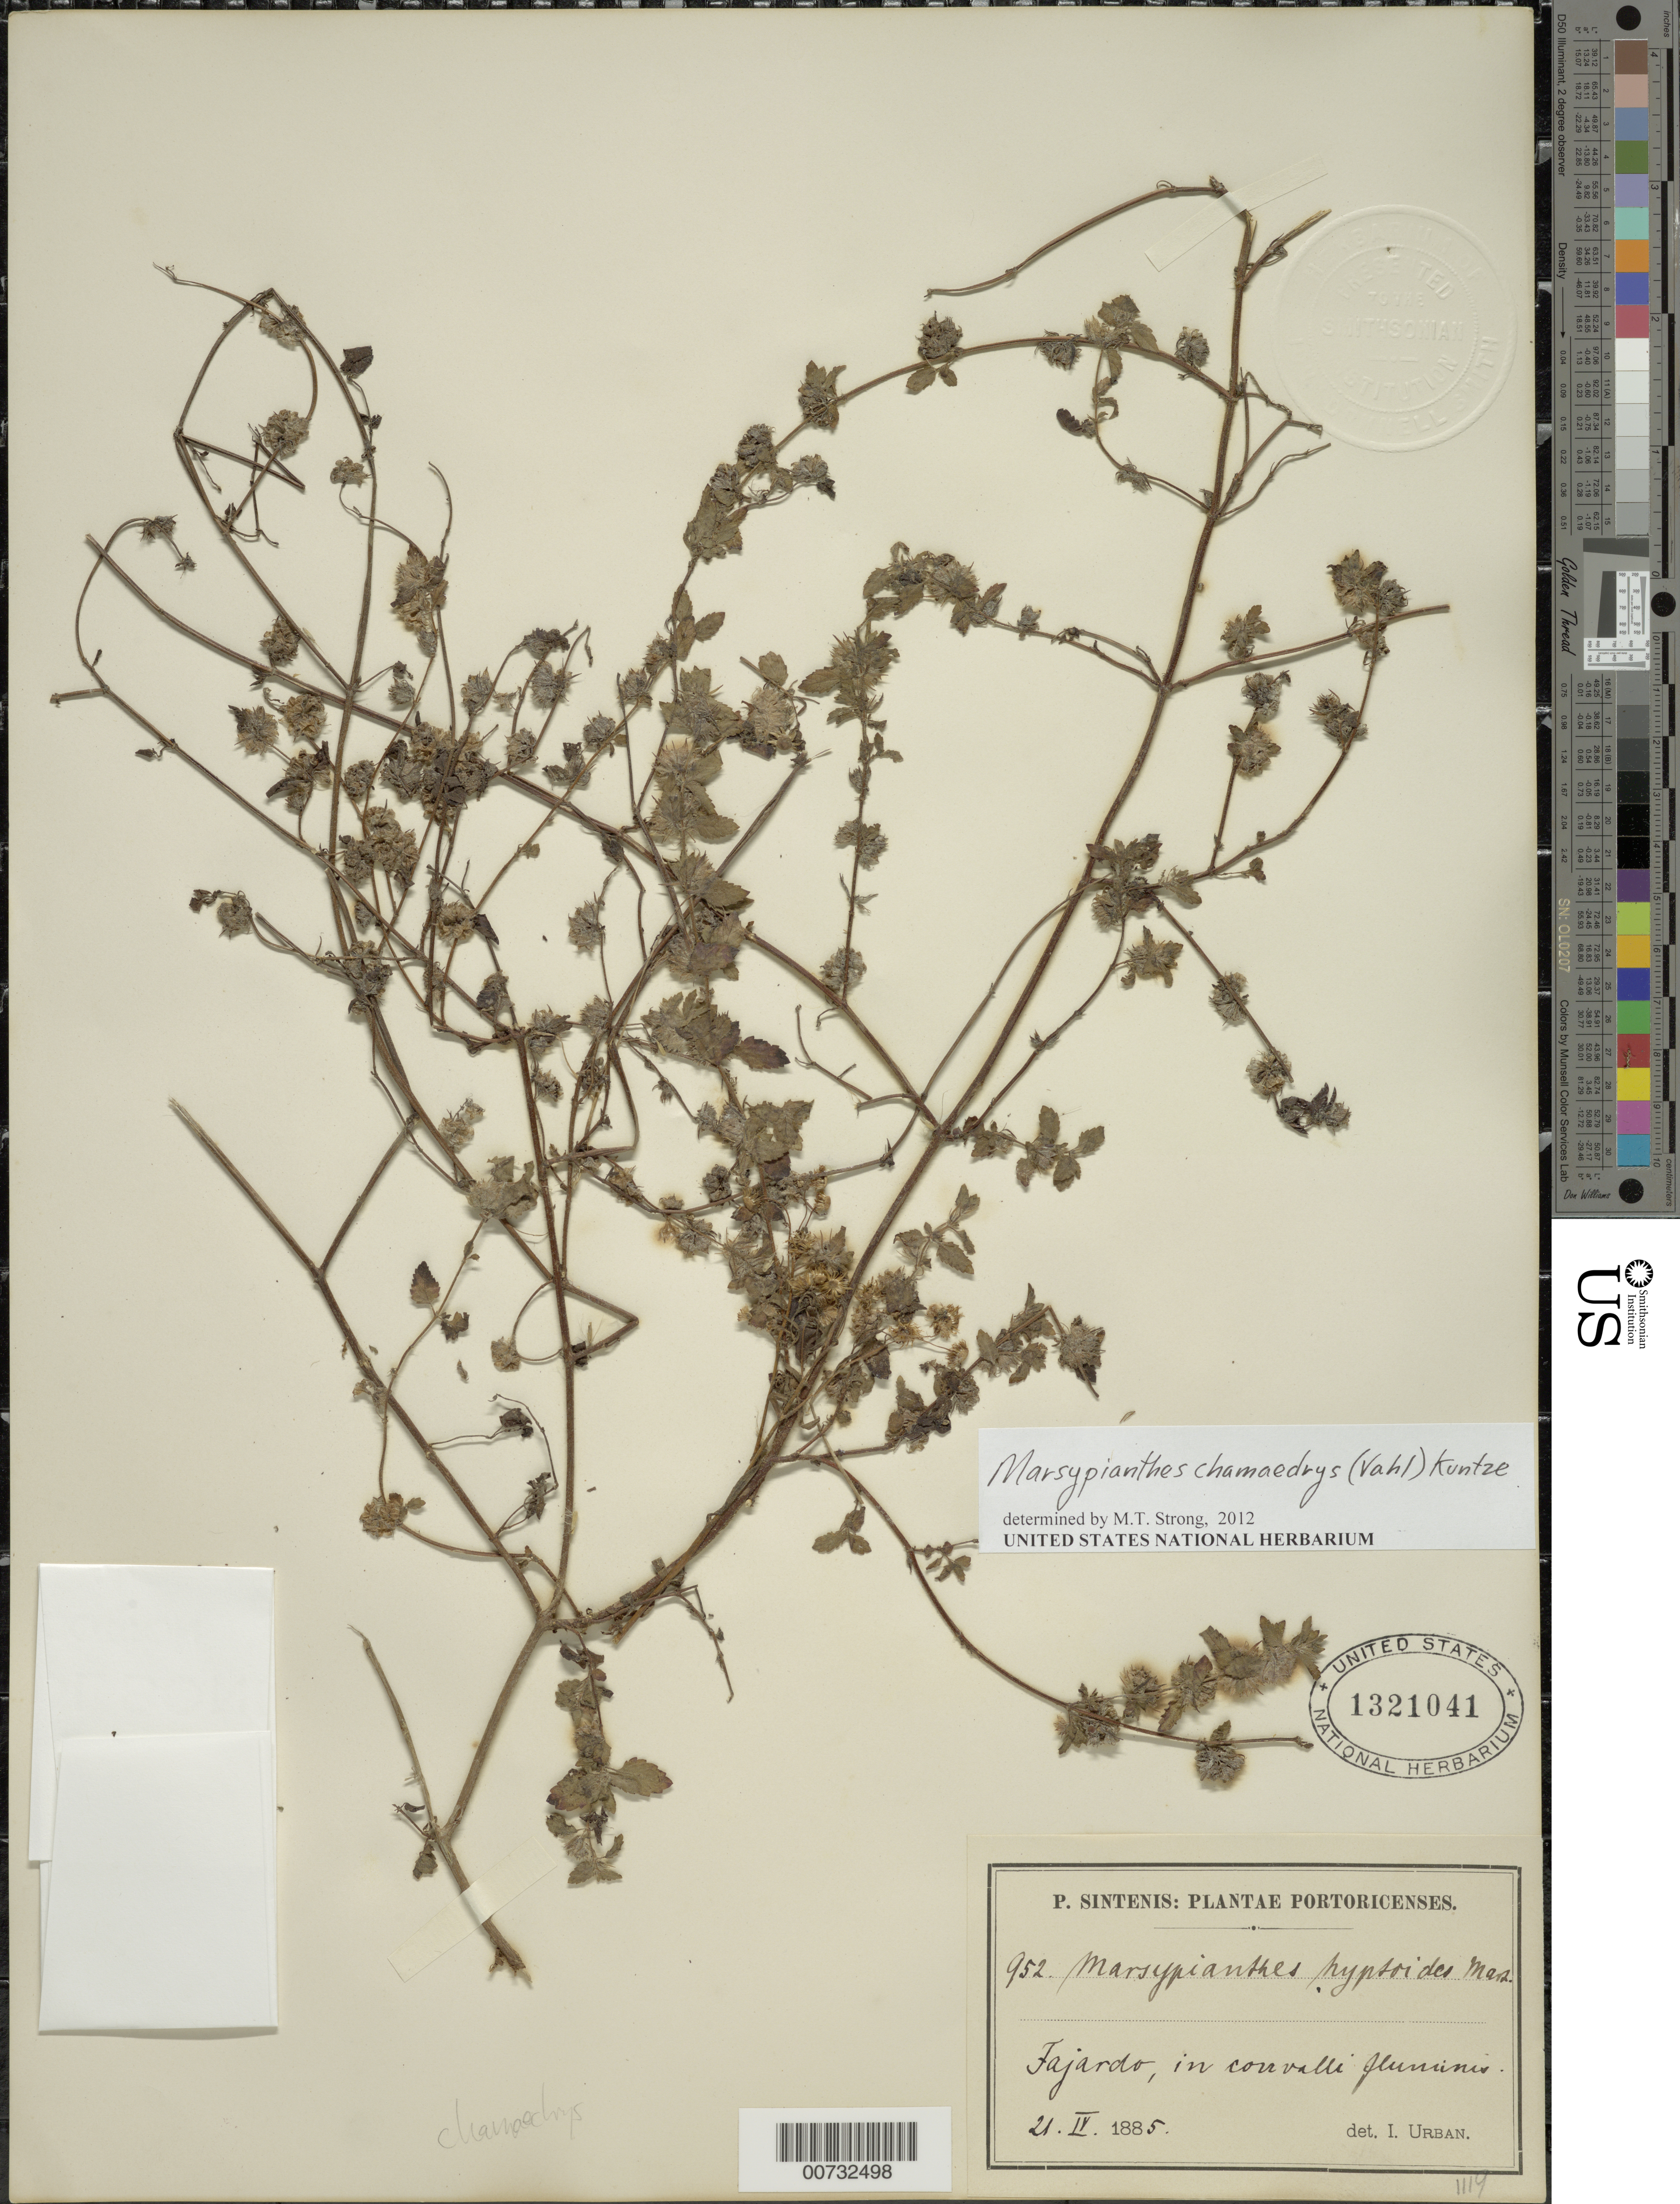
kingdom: Plantae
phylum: Tracheophyta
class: Magnoliopsida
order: Lamiales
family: Lamiaceae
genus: Marsypianthes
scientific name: Marsypianthes chamaedrys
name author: (Vahl) Kuntze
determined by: Strong, M. T., (US), Smithsonian Institution - National Museum of Natural History (UNITED STATES)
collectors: P. Sintenis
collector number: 952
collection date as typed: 21 Apr 1885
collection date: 1885-04-21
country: Puerto Rico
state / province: Fajardo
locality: Fajardo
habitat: In covalli fluminis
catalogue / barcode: US 1321041